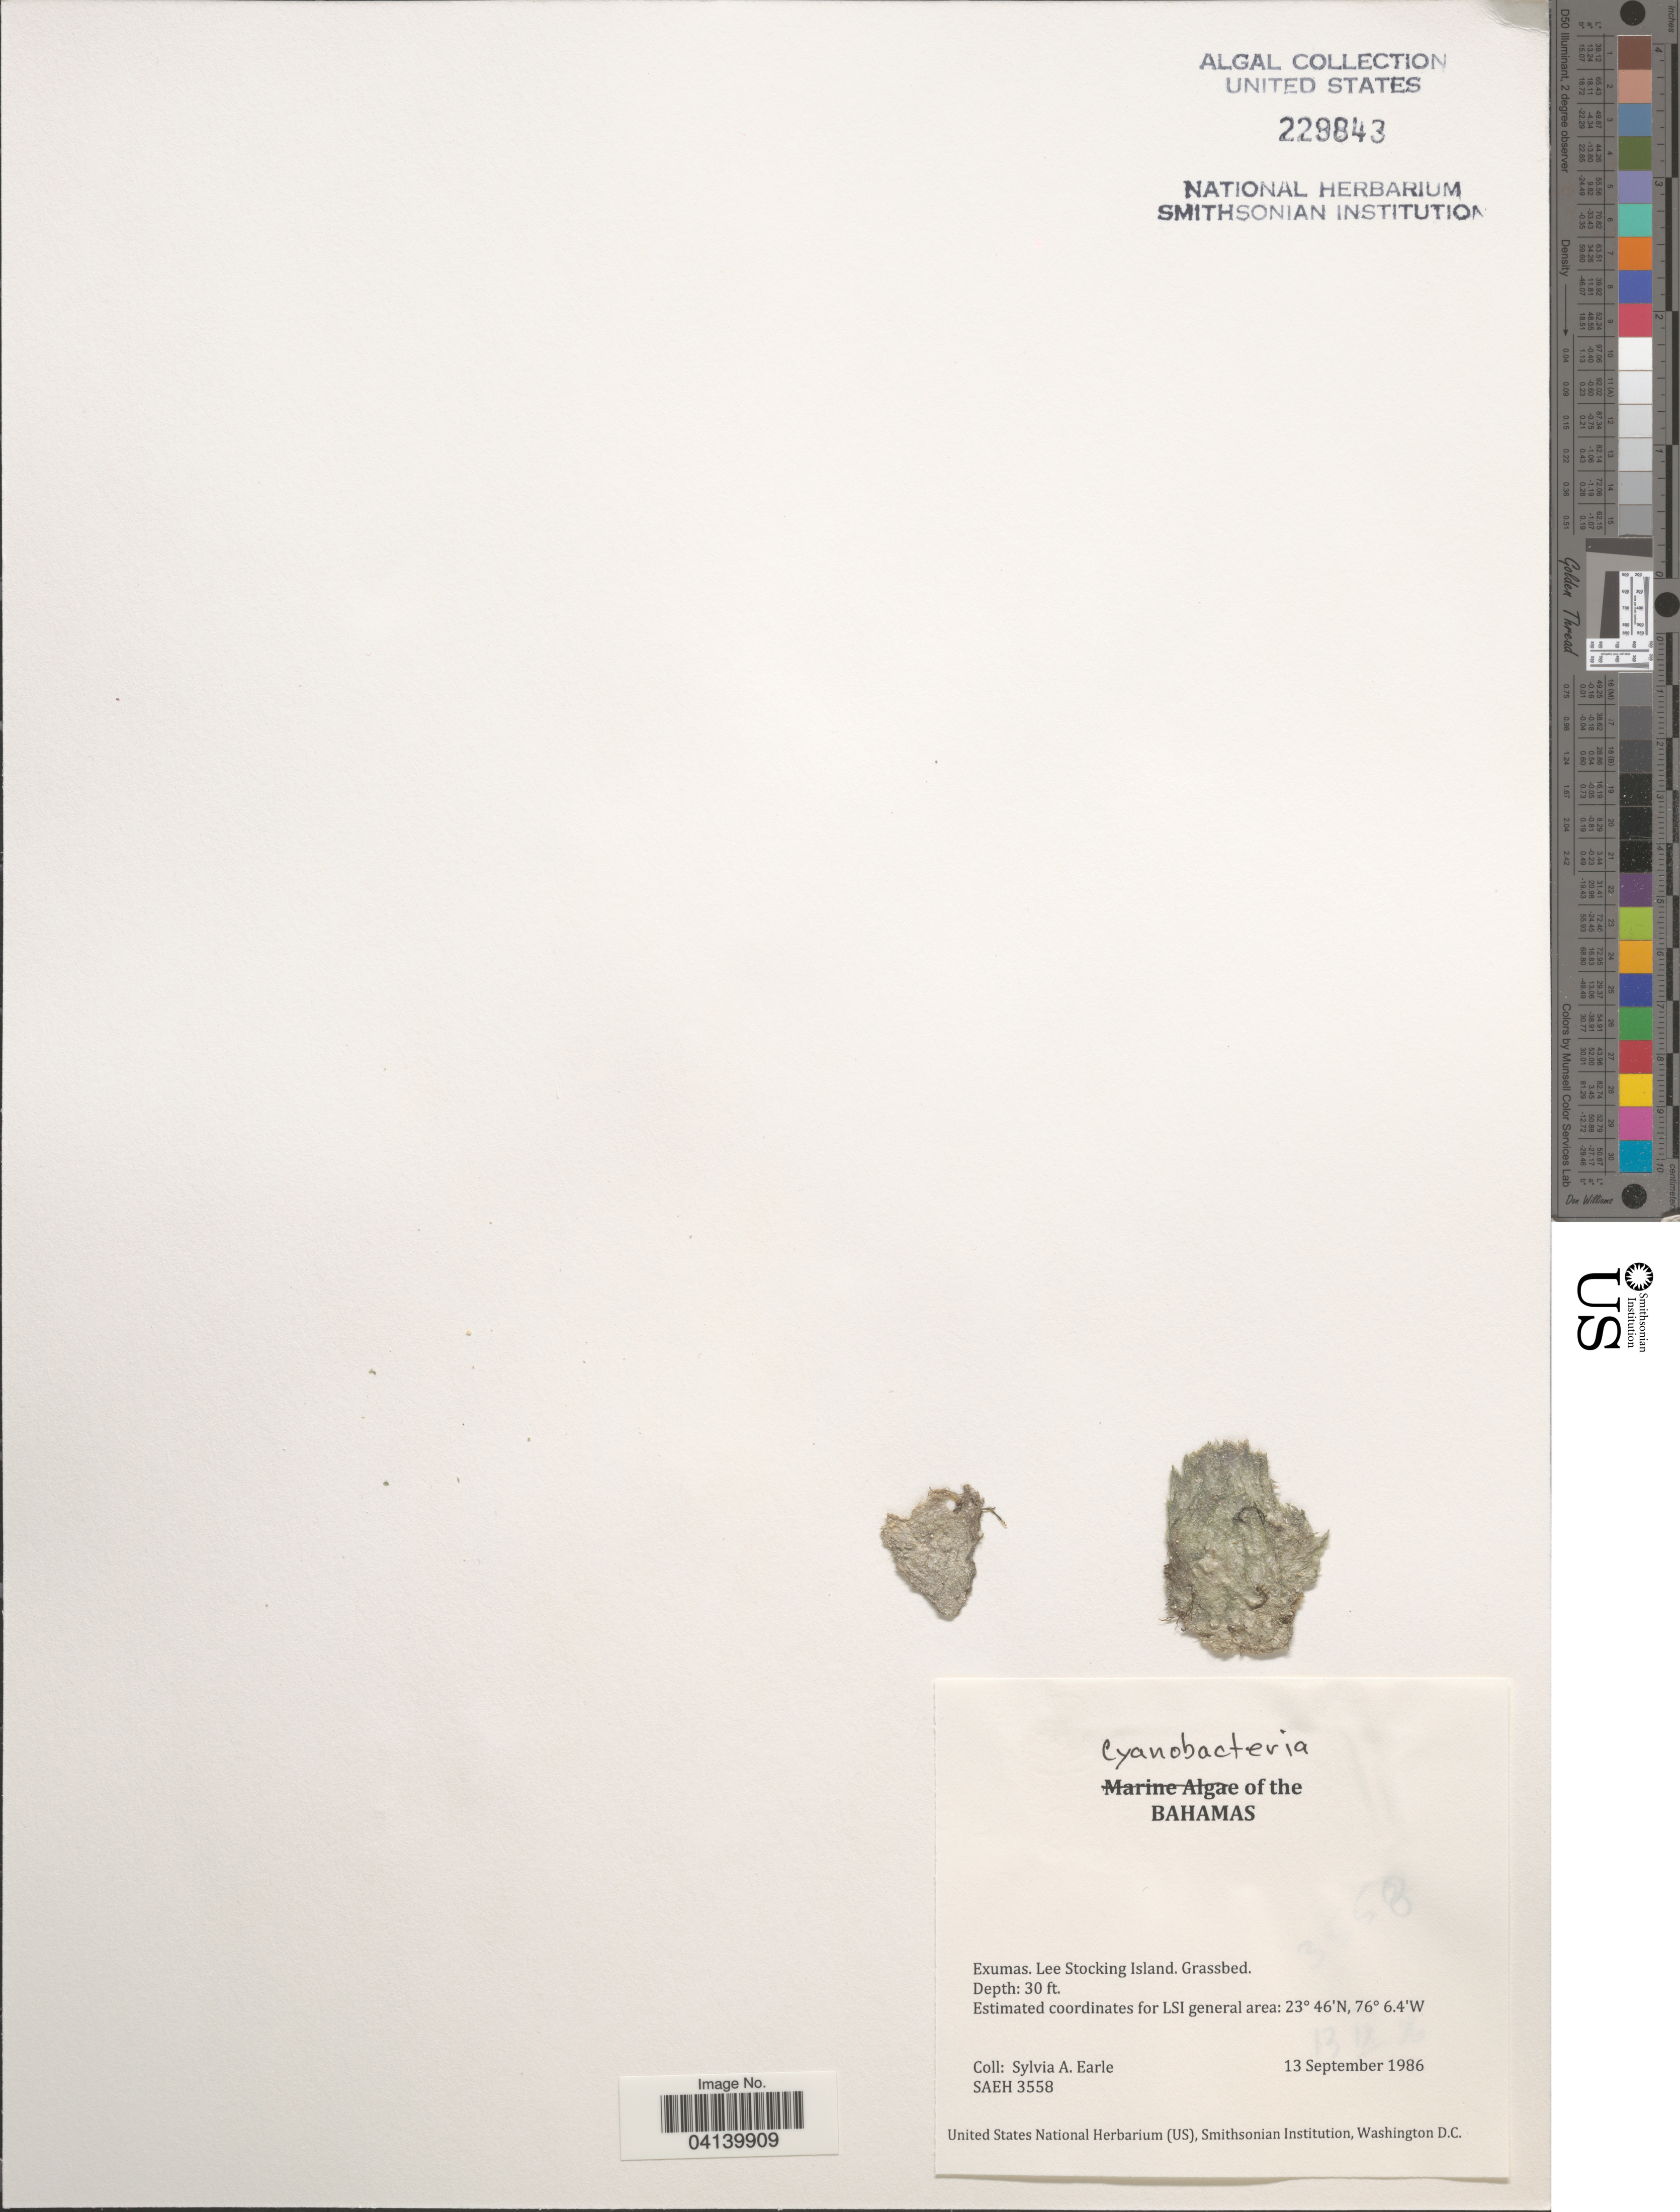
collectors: S. A. Earle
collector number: SAEH 3558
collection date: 1986-09-13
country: Bahamas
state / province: Exuma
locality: Exumas. Lee Stocking Island.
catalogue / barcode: US 229843